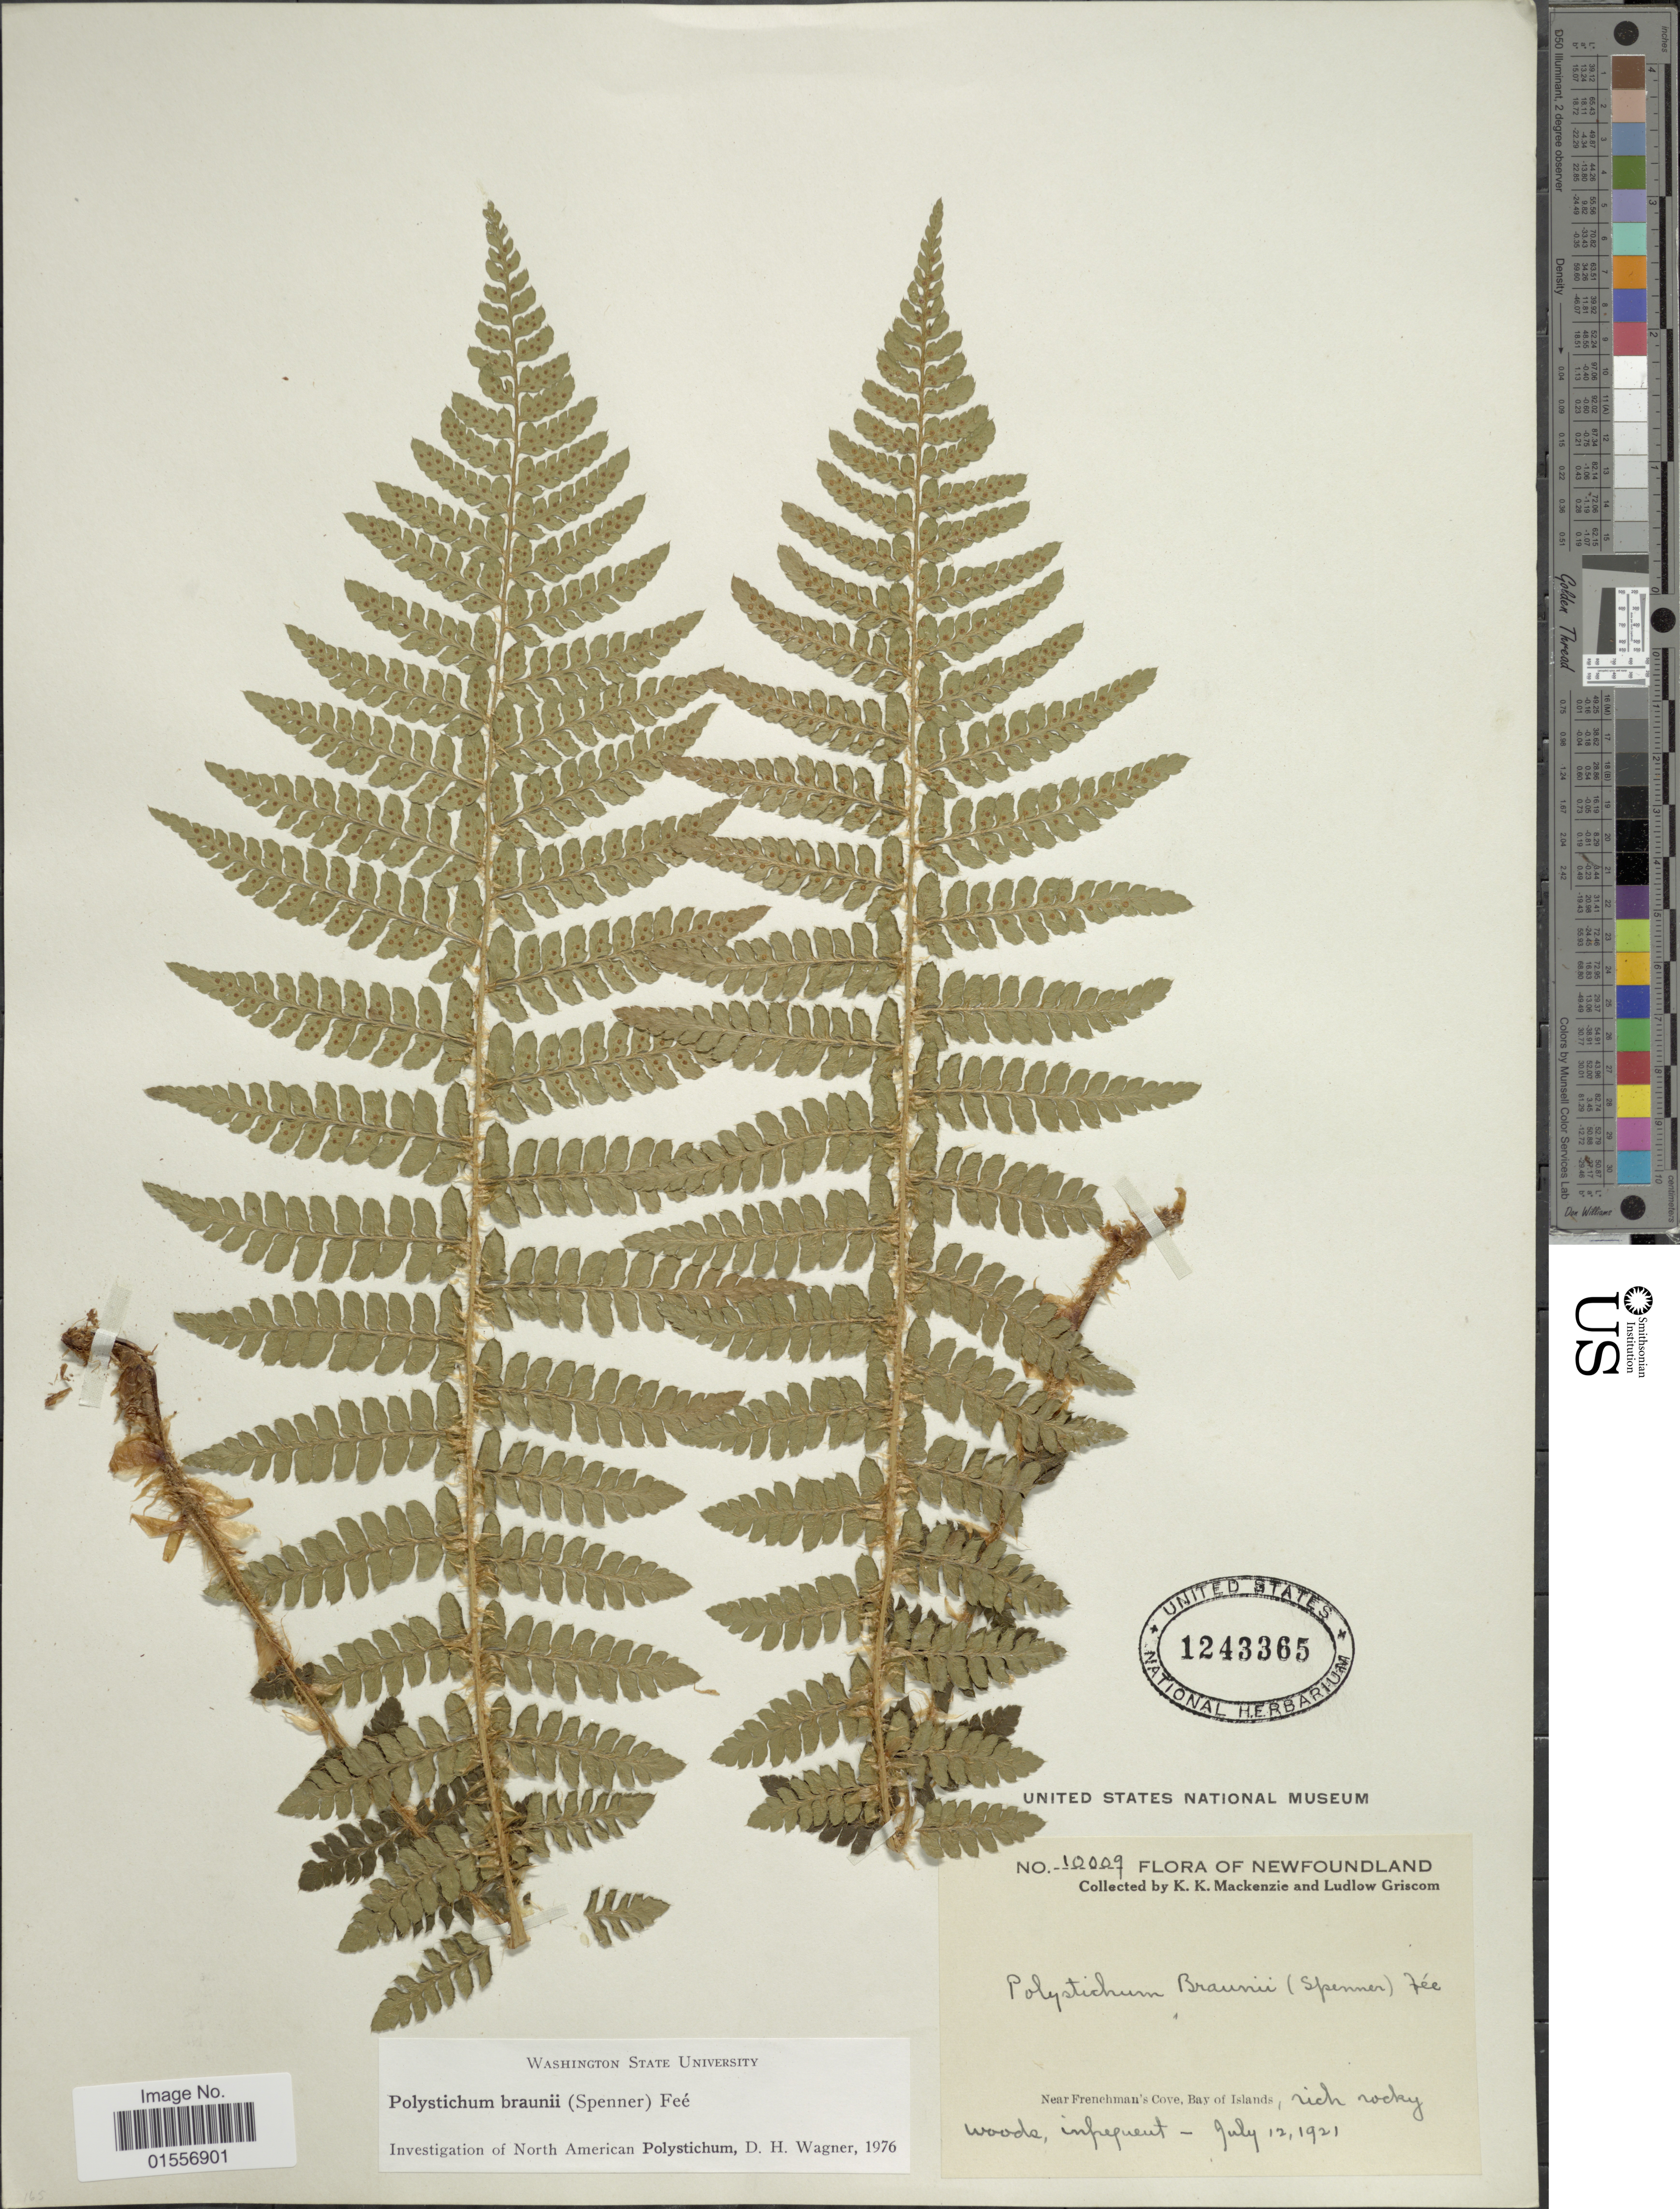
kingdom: Plantae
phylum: Tracheophyta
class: Polypodiopsida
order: Polypodiales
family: Dryopteridaceae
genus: Polystichum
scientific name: Polystichum braunii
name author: (Spenn.) Fée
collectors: K. K. Mackenzie & L. Griscom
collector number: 10009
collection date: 1921-07-12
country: Canada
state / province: Newfoundland and Labrador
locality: Near Frenchman's Cove, Bay of Islands.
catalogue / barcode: US 1243365